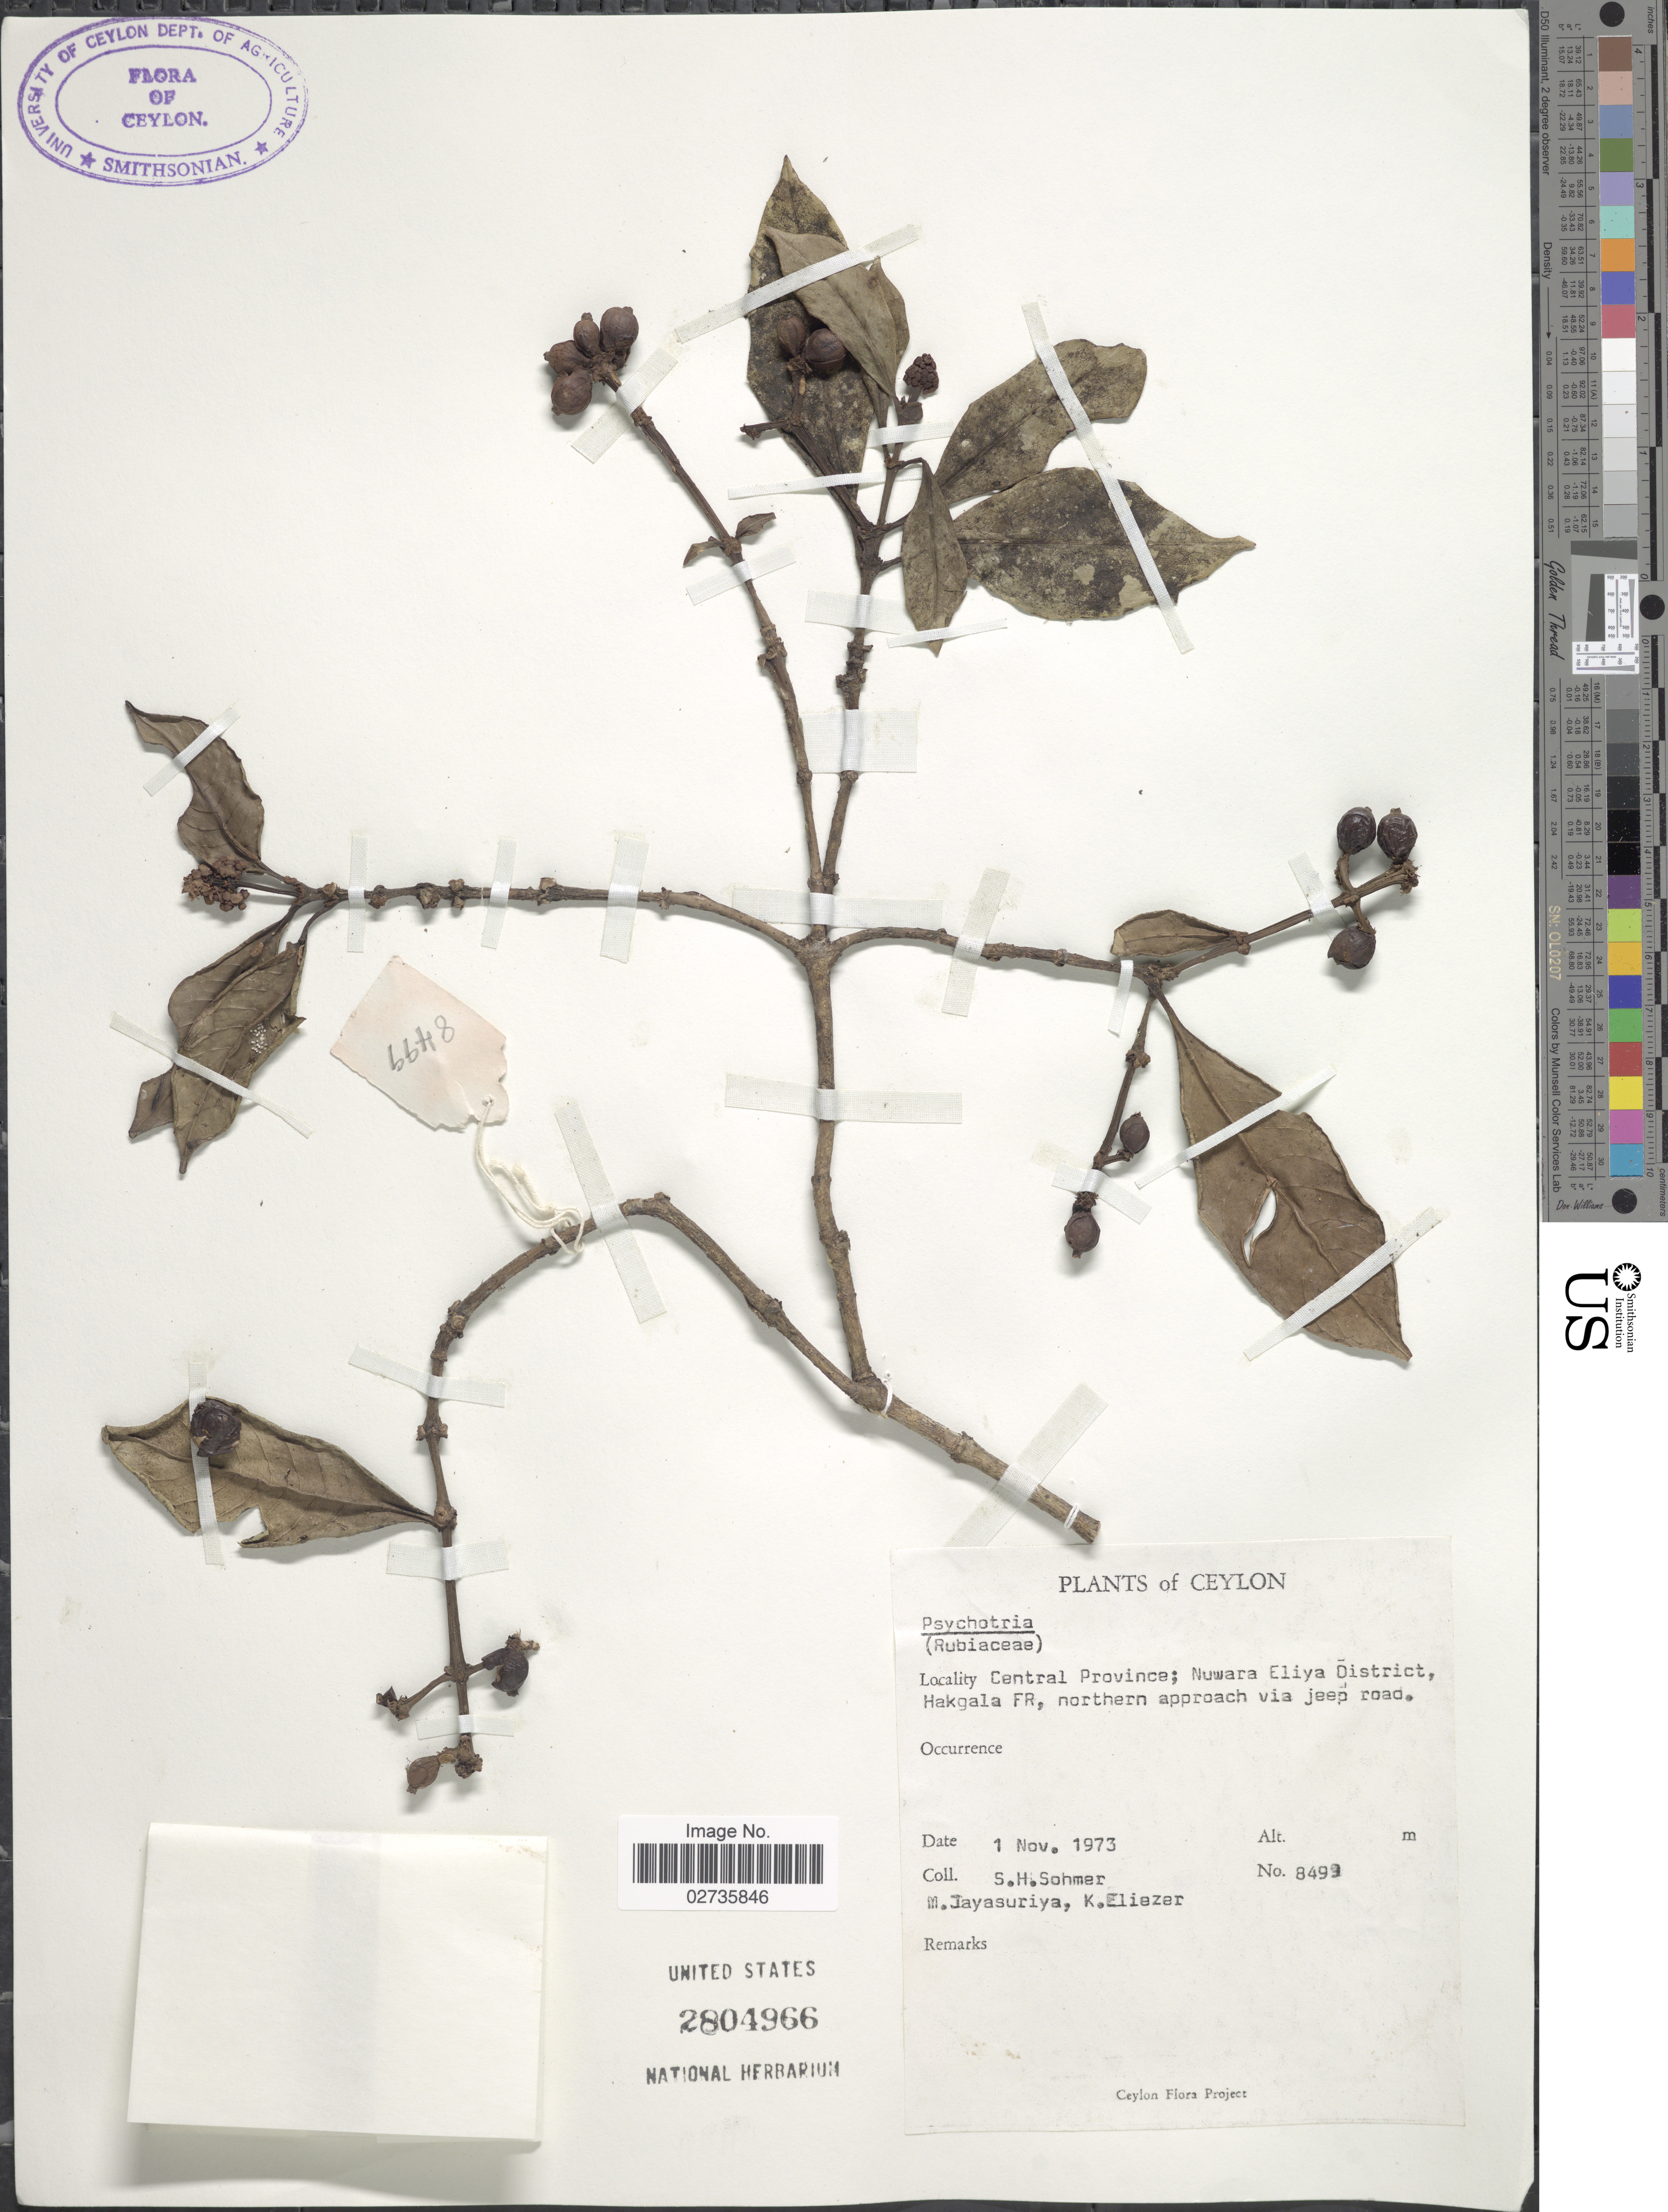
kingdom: Plantae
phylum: Tracheophyta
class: Magnoliopsida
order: Gentianales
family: Rubiaceae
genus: Psychotria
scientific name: Psychotria sp.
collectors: S. H. Sohmer, M. Jayasuriya & K. Eliezer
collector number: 8491*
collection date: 1973-11-01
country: Sri Lanka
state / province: Central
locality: Ceylon; Nuwara Eliya District, Hakgala FR, northern approach via jeep road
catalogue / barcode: US 2804966